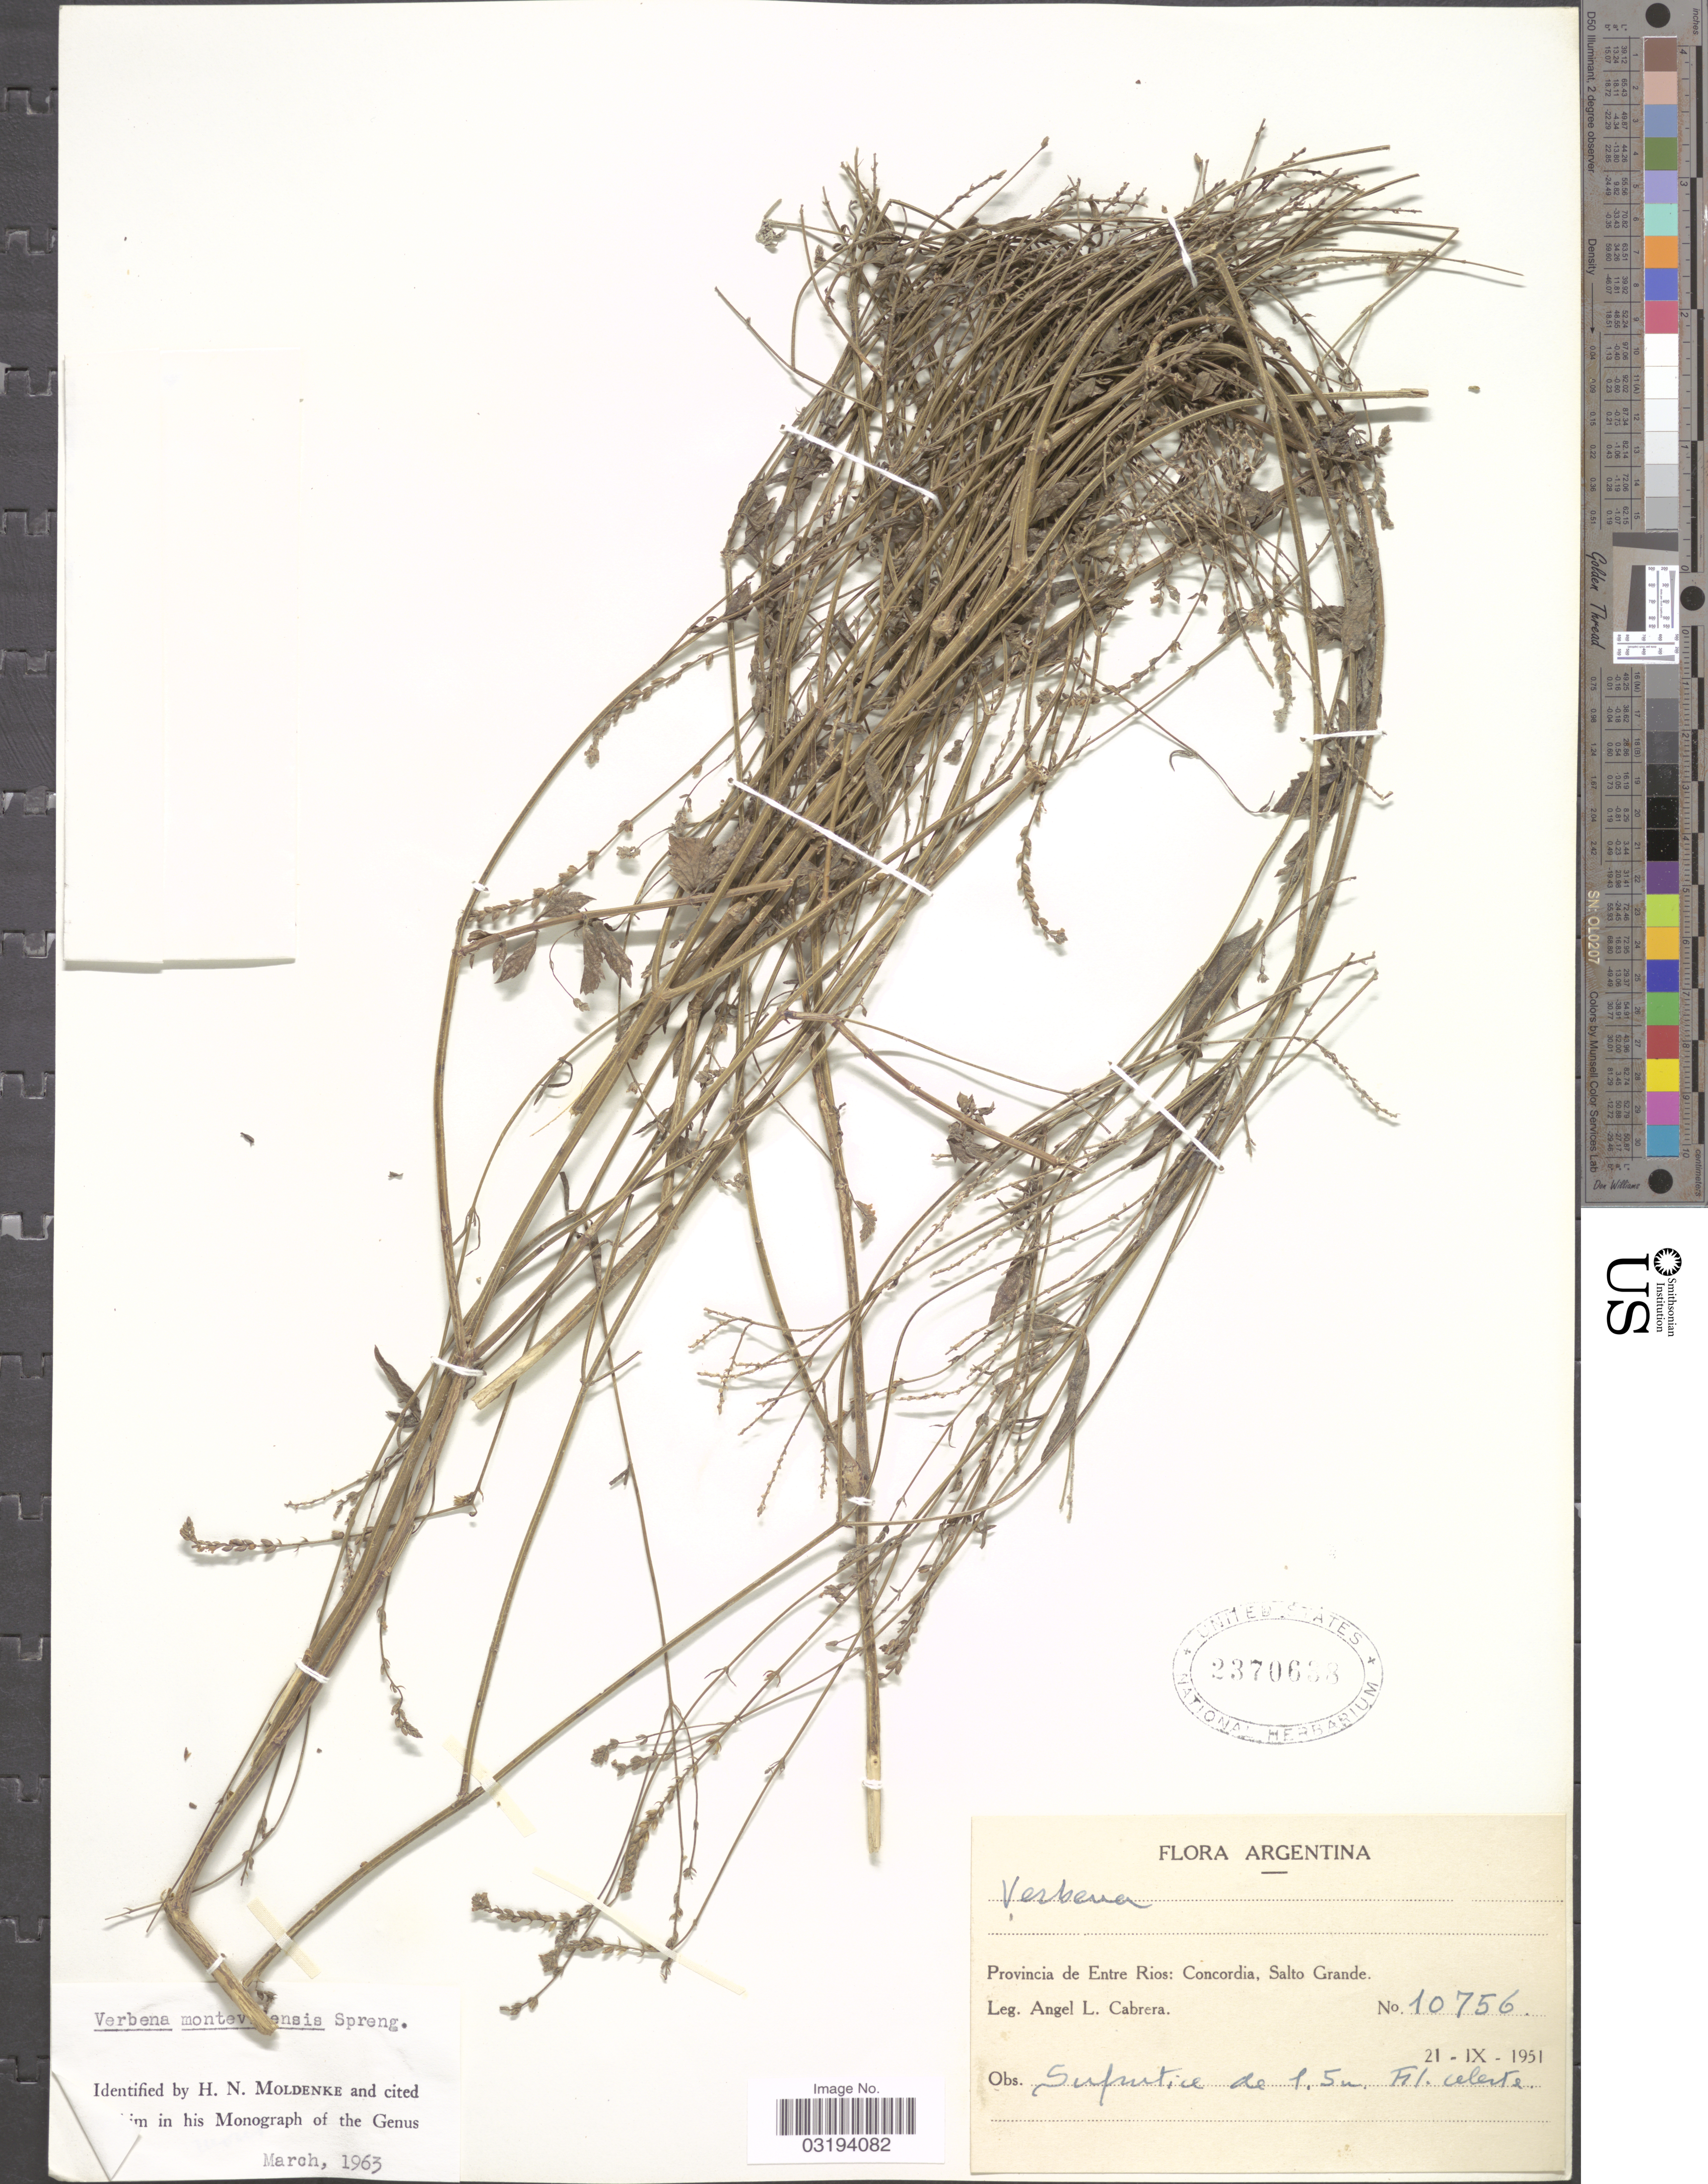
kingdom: Plantae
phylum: Tracheophyta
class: Magnoliopsida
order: Lamiales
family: Verbenaceae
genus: Verbena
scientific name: Verbena montevidensis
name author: Spreng.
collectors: A. L. Cabrera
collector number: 10756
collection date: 1951-09-21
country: Argentina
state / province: Entre Rios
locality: Concordia, Salto Grande.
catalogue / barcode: US 2370638